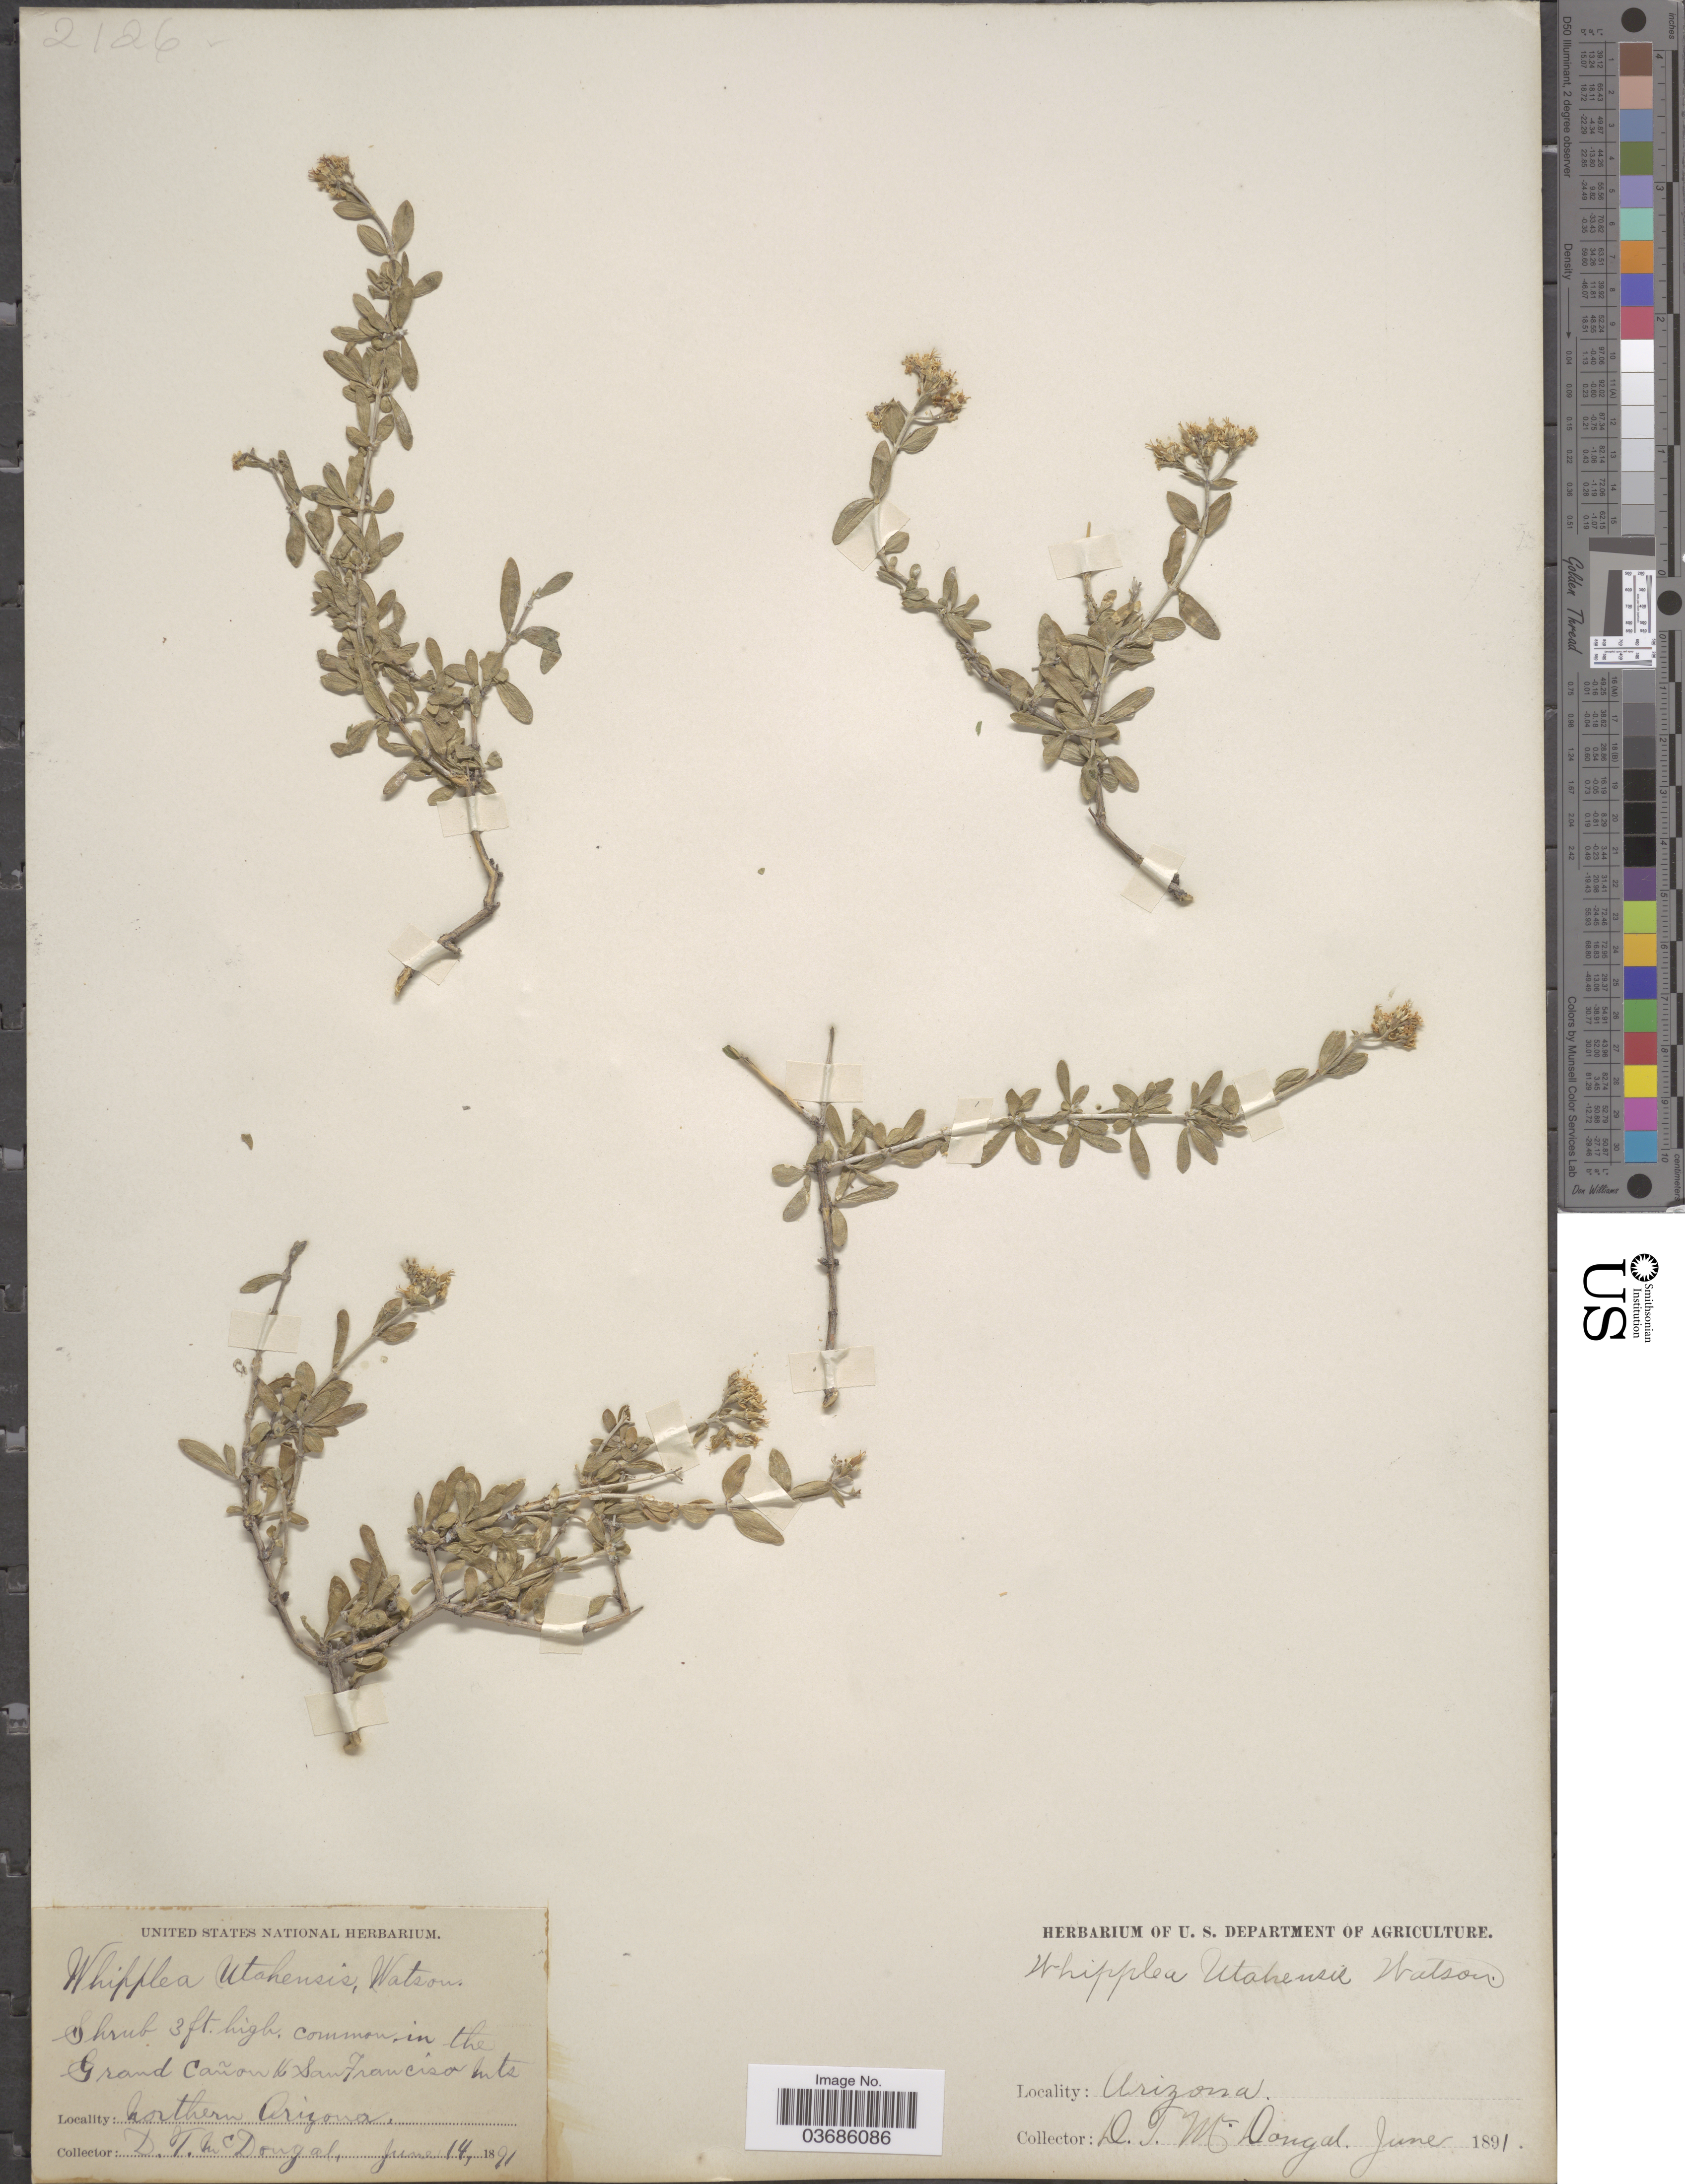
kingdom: Plantae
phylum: Tracheophyta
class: Magnoliopsida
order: Cornales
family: Hydrangeaceae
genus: Fendlerella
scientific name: Fendlerella utahensis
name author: (S. Watson) A. Heller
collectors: D. McDougal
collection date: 1891-06-14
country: United States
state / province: Arizona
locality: In the Grand Cañon & San Francisco Mts. Northern Arizona.